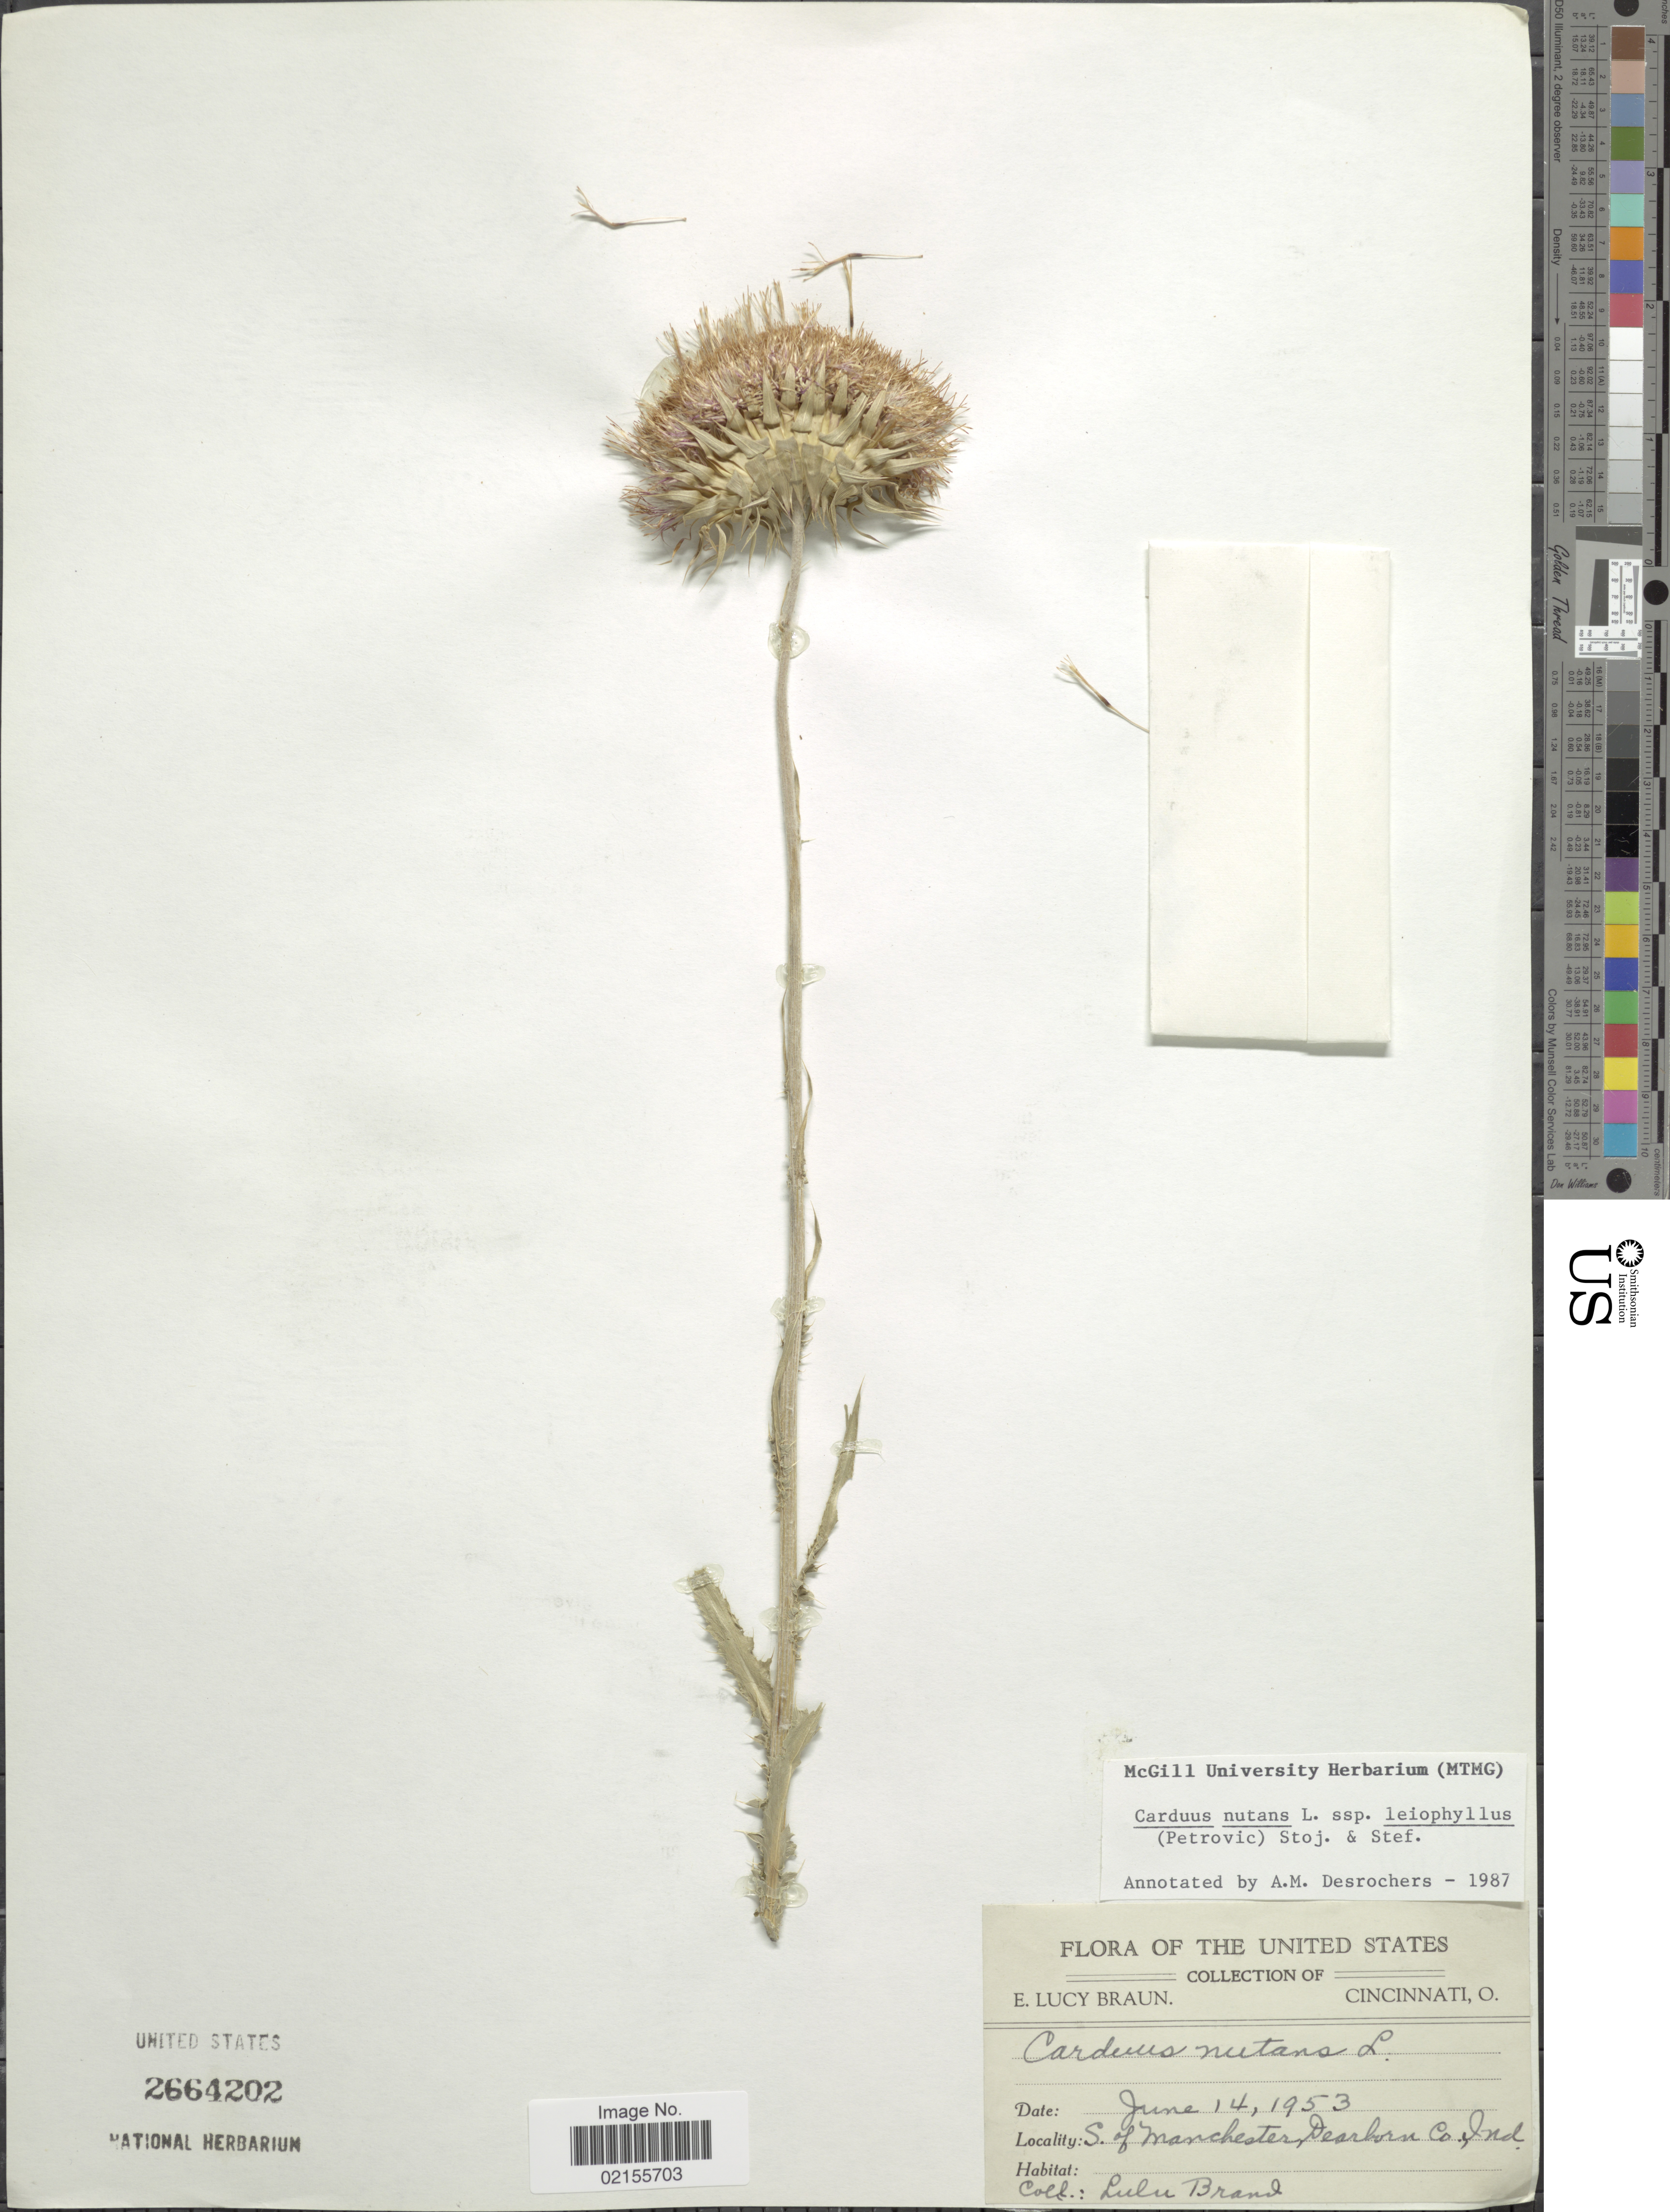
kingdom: Plantae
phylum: Tracheophyta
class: Magnoliopsida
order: Asterales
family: Asteraceae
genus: Carduus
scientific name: Carduus nutans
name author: L.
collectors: L. Brand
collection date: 1953-06-14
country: United States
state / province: Indiana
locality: S. of Manchester, Dearborn Co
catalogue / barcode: US 2664202